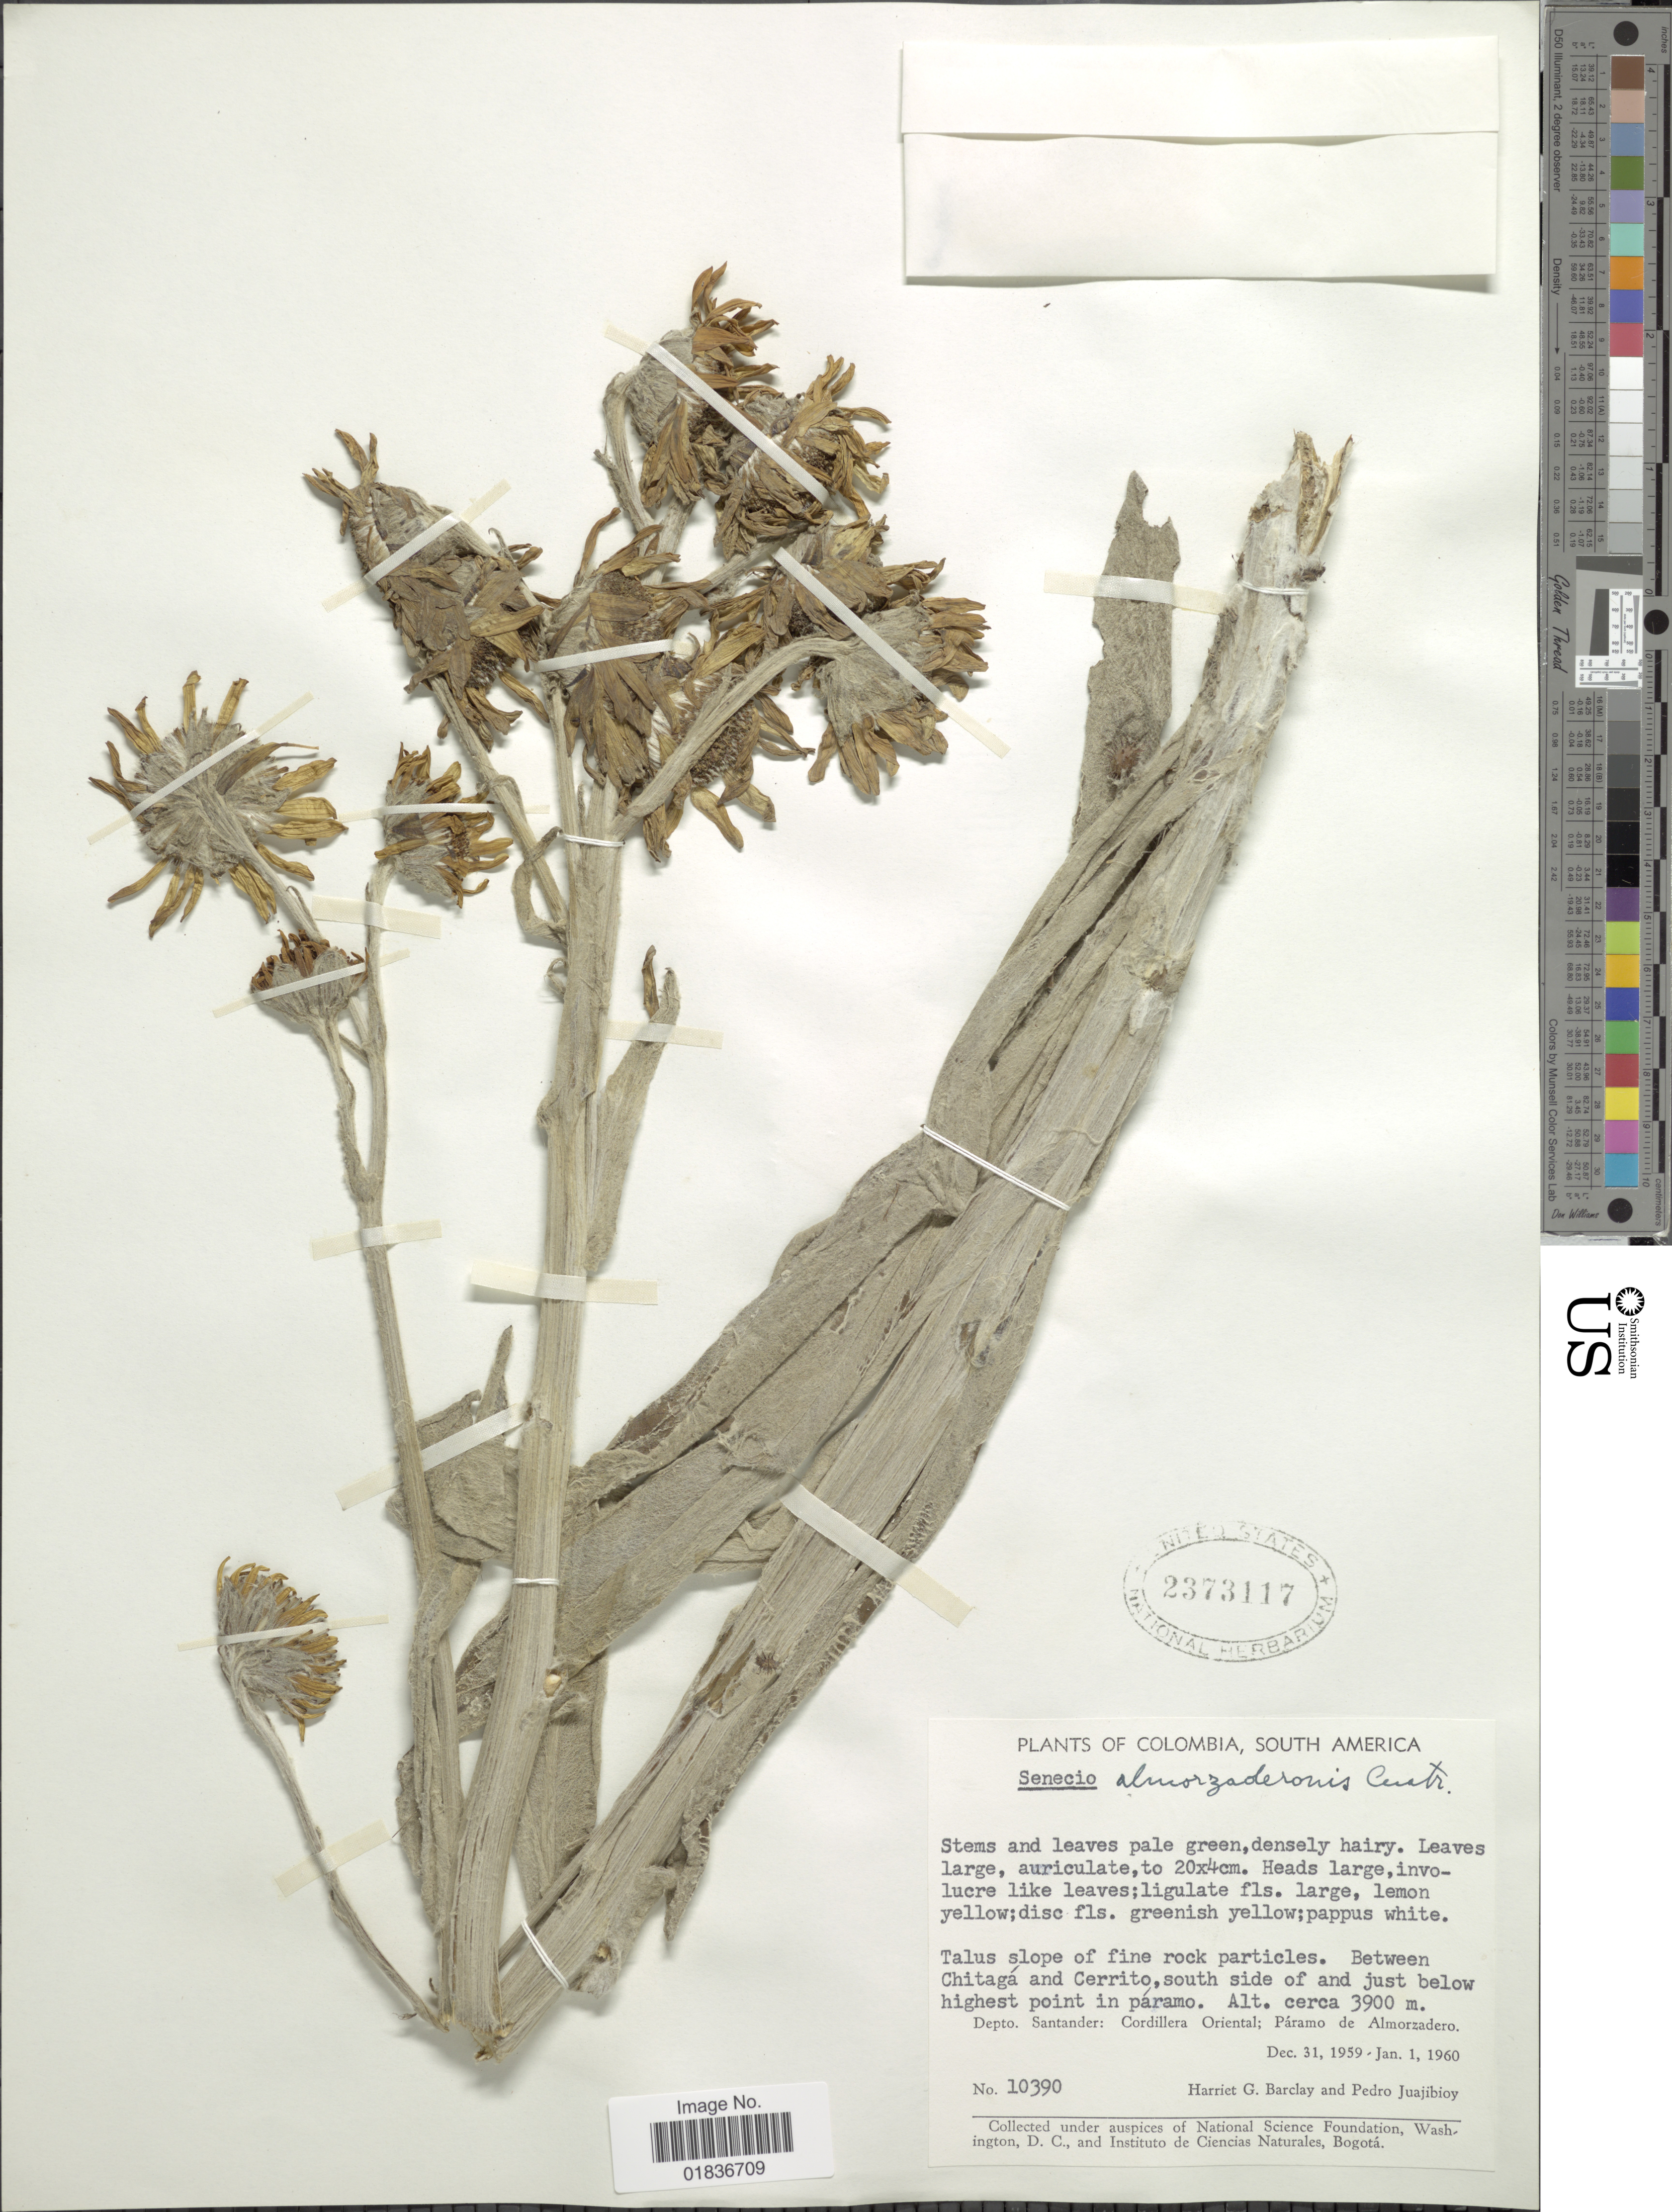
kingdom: Plantae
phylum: Tracheophyta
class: Magnoliopsida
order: Asterales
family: Asteraceae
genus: Senecio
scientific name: Senecio almorzaderonis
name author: Cuatrec.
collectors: H. G. Barclay & P. Juajibioy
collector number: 10390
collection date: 1959-12-31/1960-01-01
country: Colombia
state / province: Santander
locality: Depto. Santander: Cordillera Oriental; Paramo de Almorzadero. Between Chitaga and Cerrito, south side of and just below highest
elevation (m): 3900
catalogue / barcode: US 2373117